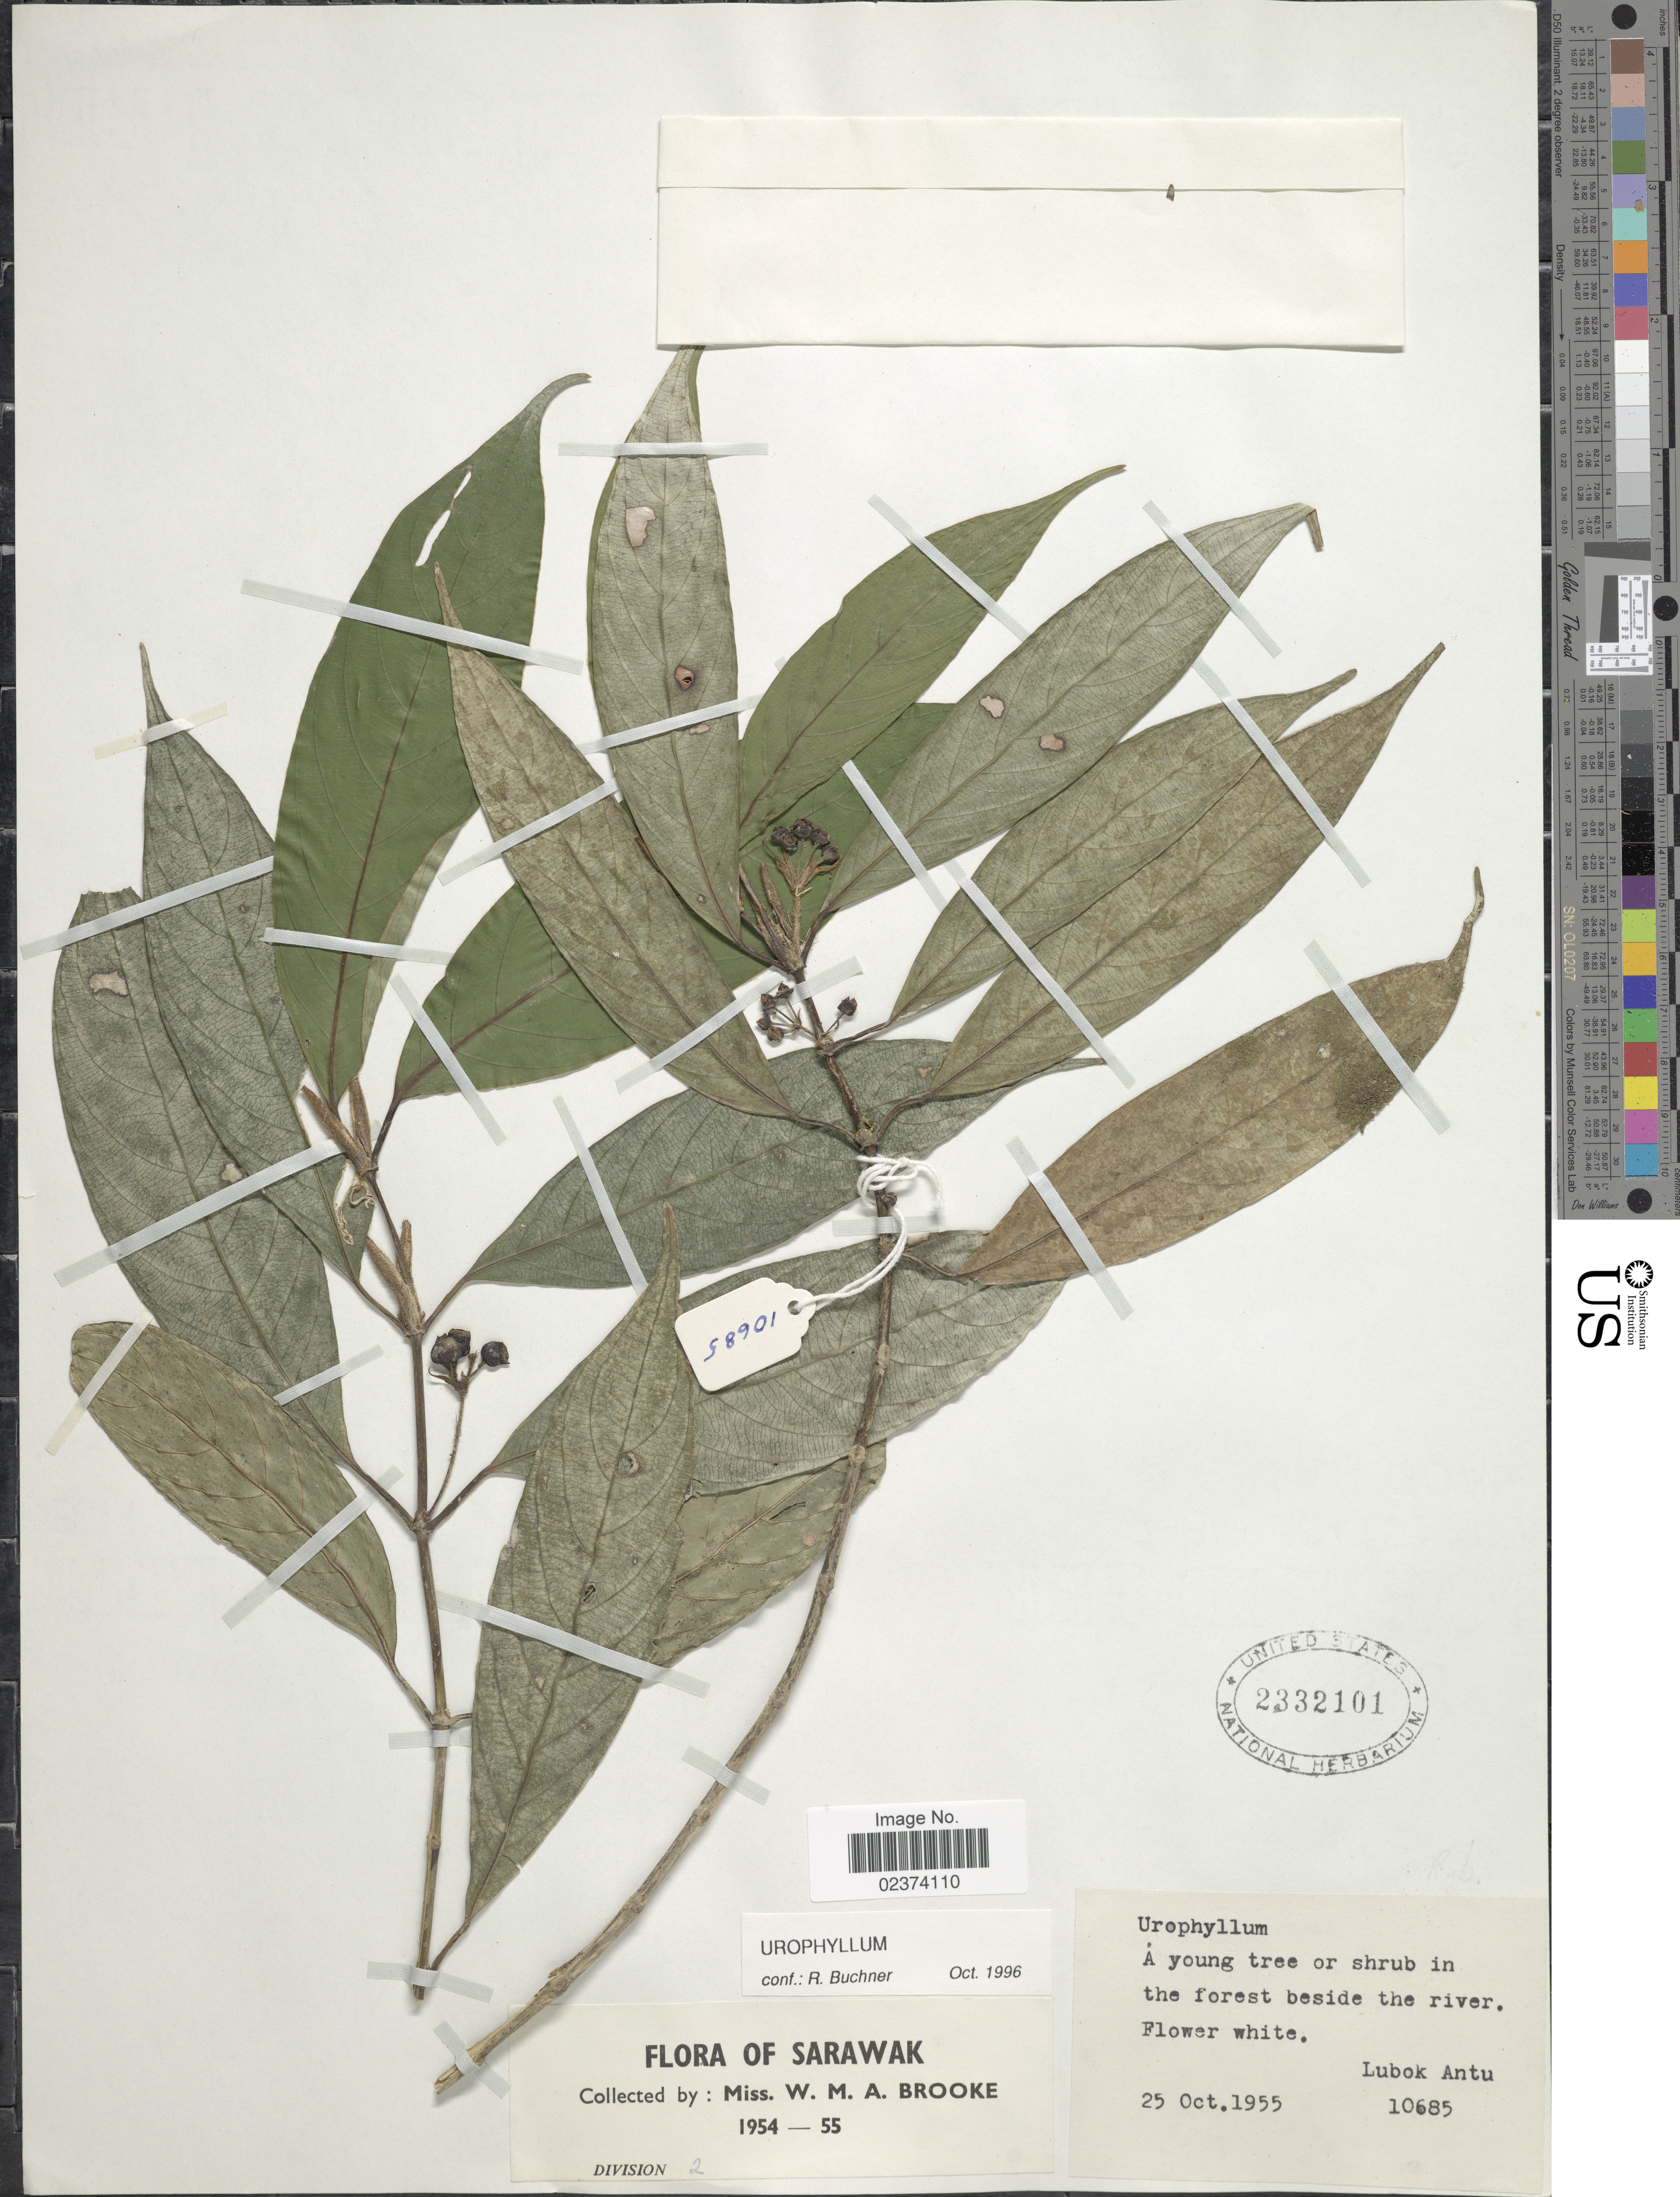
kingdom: Plantae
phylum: Tracheophyta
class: Magnoliopsida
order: Gentianales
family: Rubiaceae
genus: Urophyllum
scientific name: Urophyllum sp.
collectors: W. Brooke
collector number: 10685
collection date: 1955-10-25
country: Malaysia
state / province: Sarawak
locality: A young tree or shrub in the forest beside the river., Lubok Antu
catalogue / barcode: US 2332101